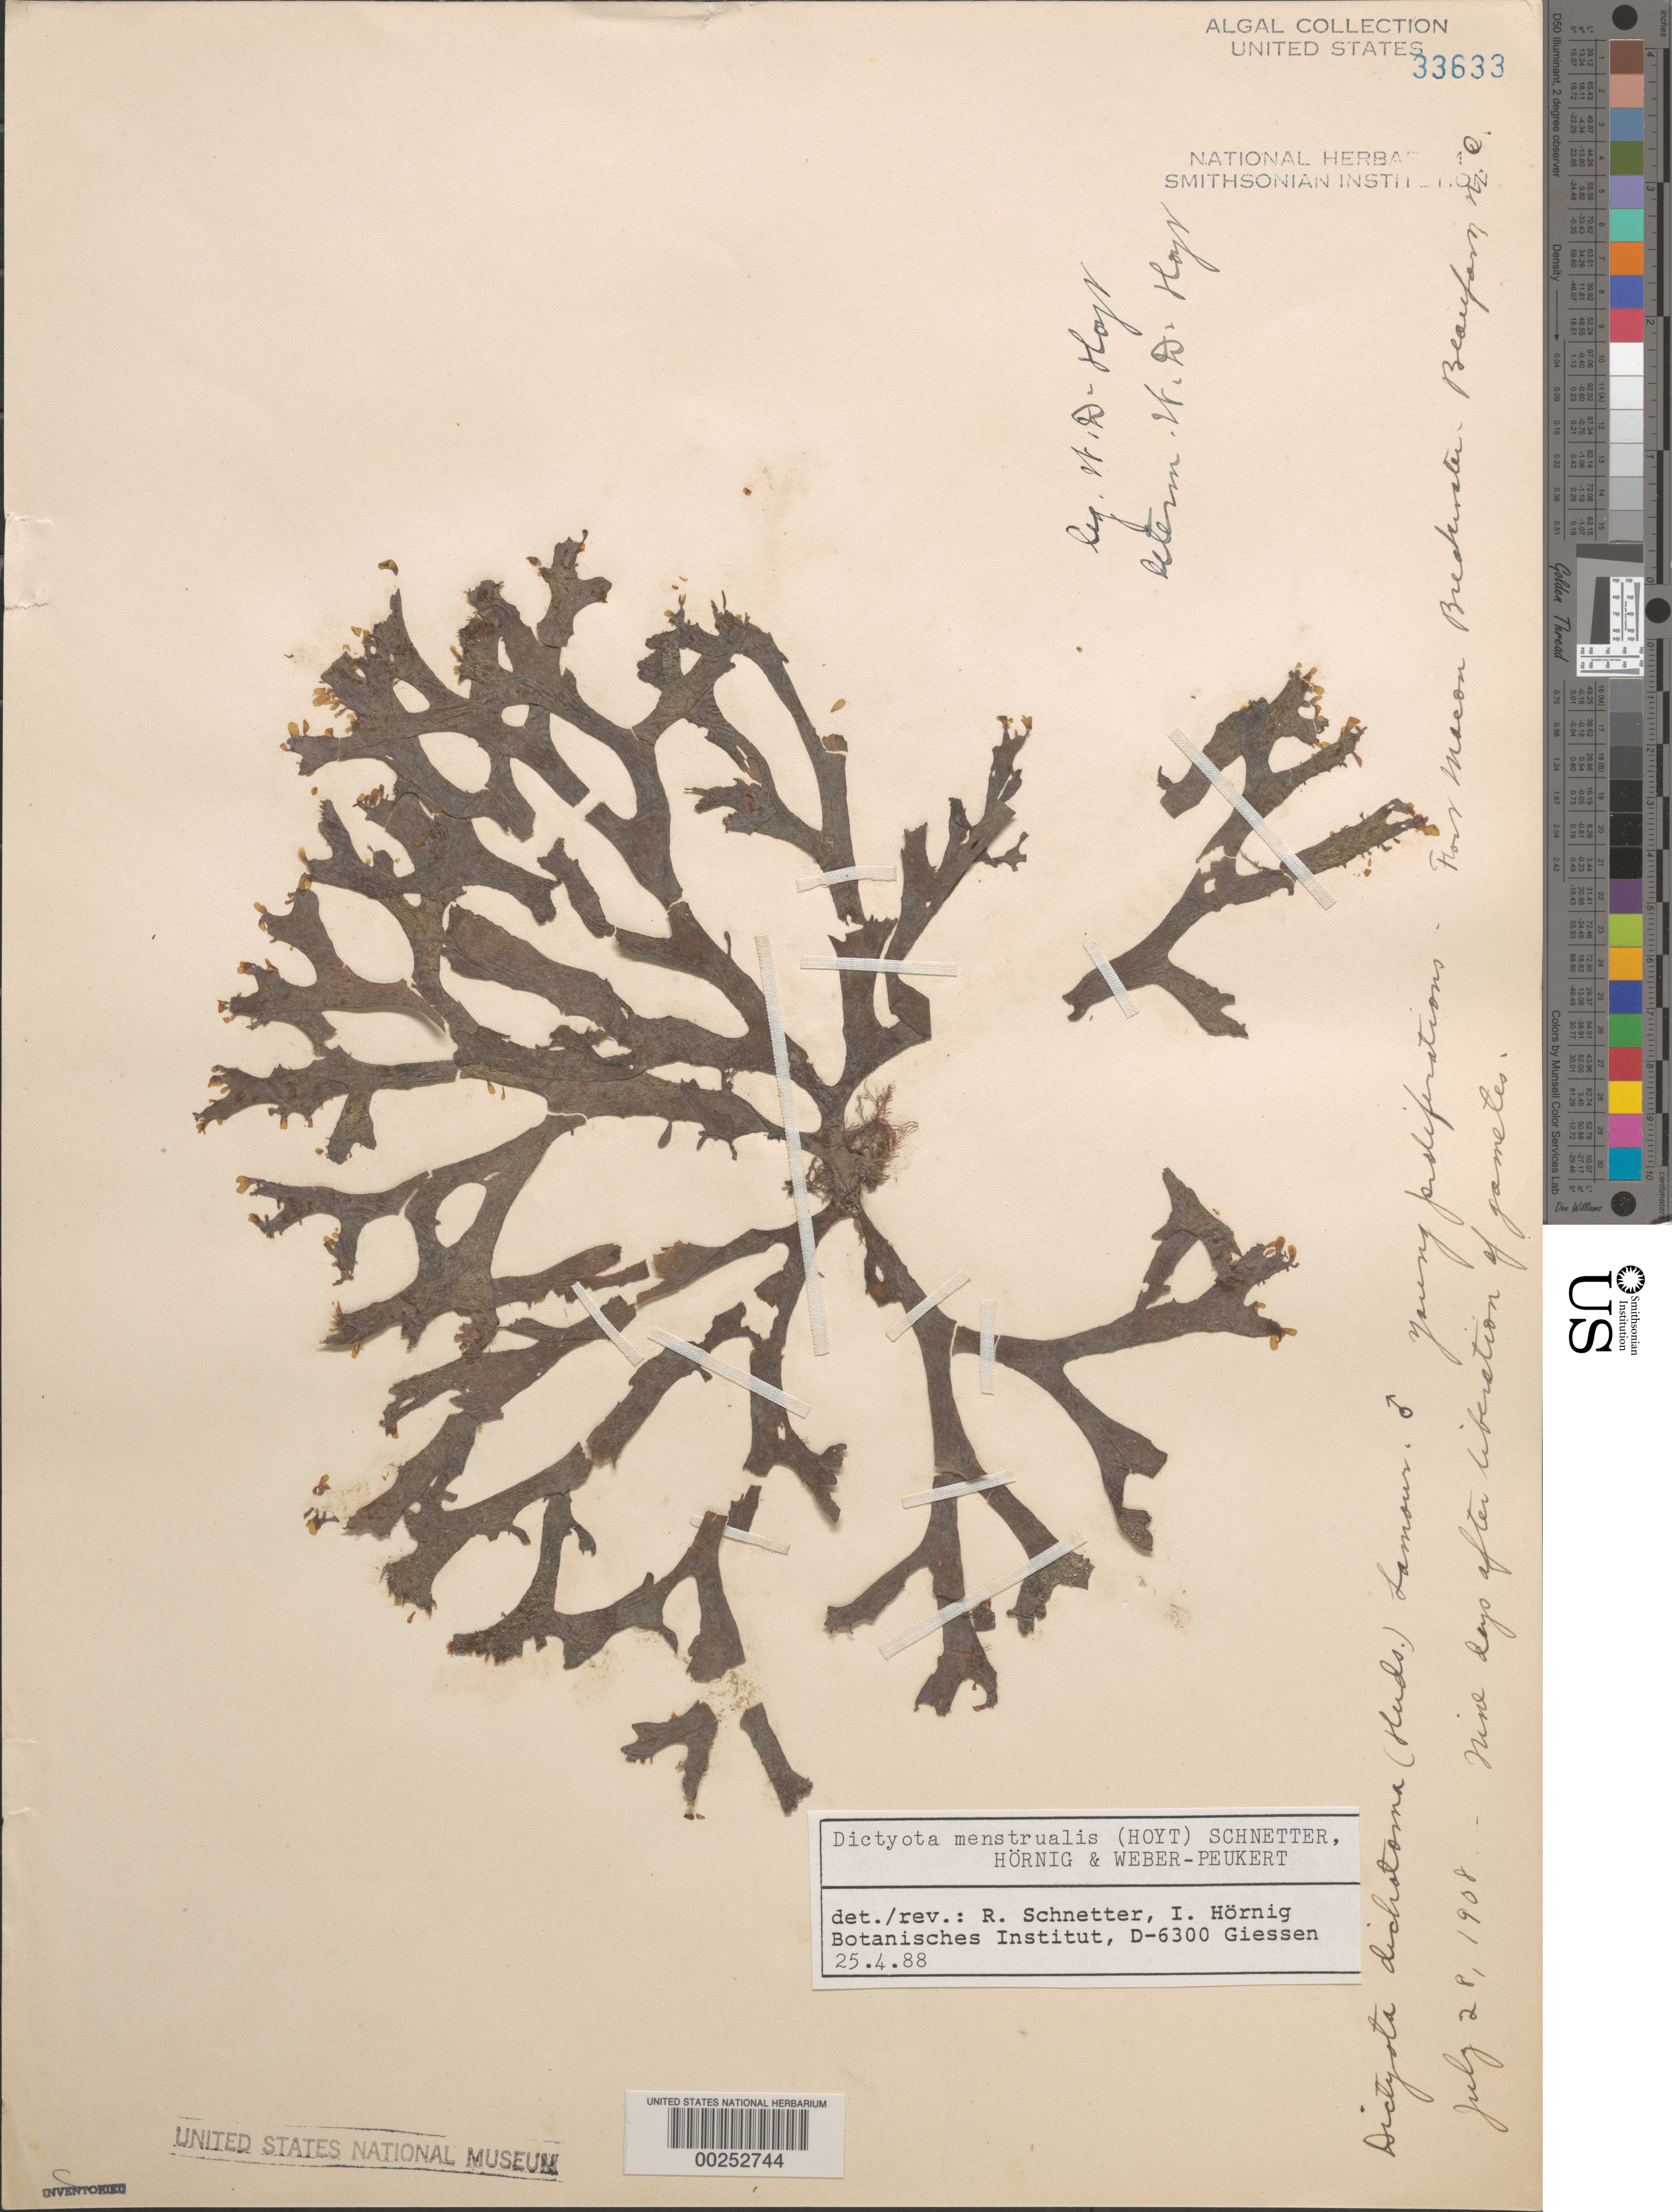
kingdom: Chromista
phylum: Ochrophyta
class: Phaeophyceae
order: Dictyotales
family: Dictyotaceae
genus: Dictyota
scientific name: Dictyota menstrualis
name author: (Hoyt) Schnetter et al.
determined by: Schnetter, R.; Hörnig, I.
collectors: W. D. Hoyt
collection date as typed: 28 Jul 1908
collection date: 1908-07-28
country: United States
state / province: North Carolina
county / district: Carteret County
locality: Beaufort, Fort Macon breakwater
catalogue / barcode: US 33633